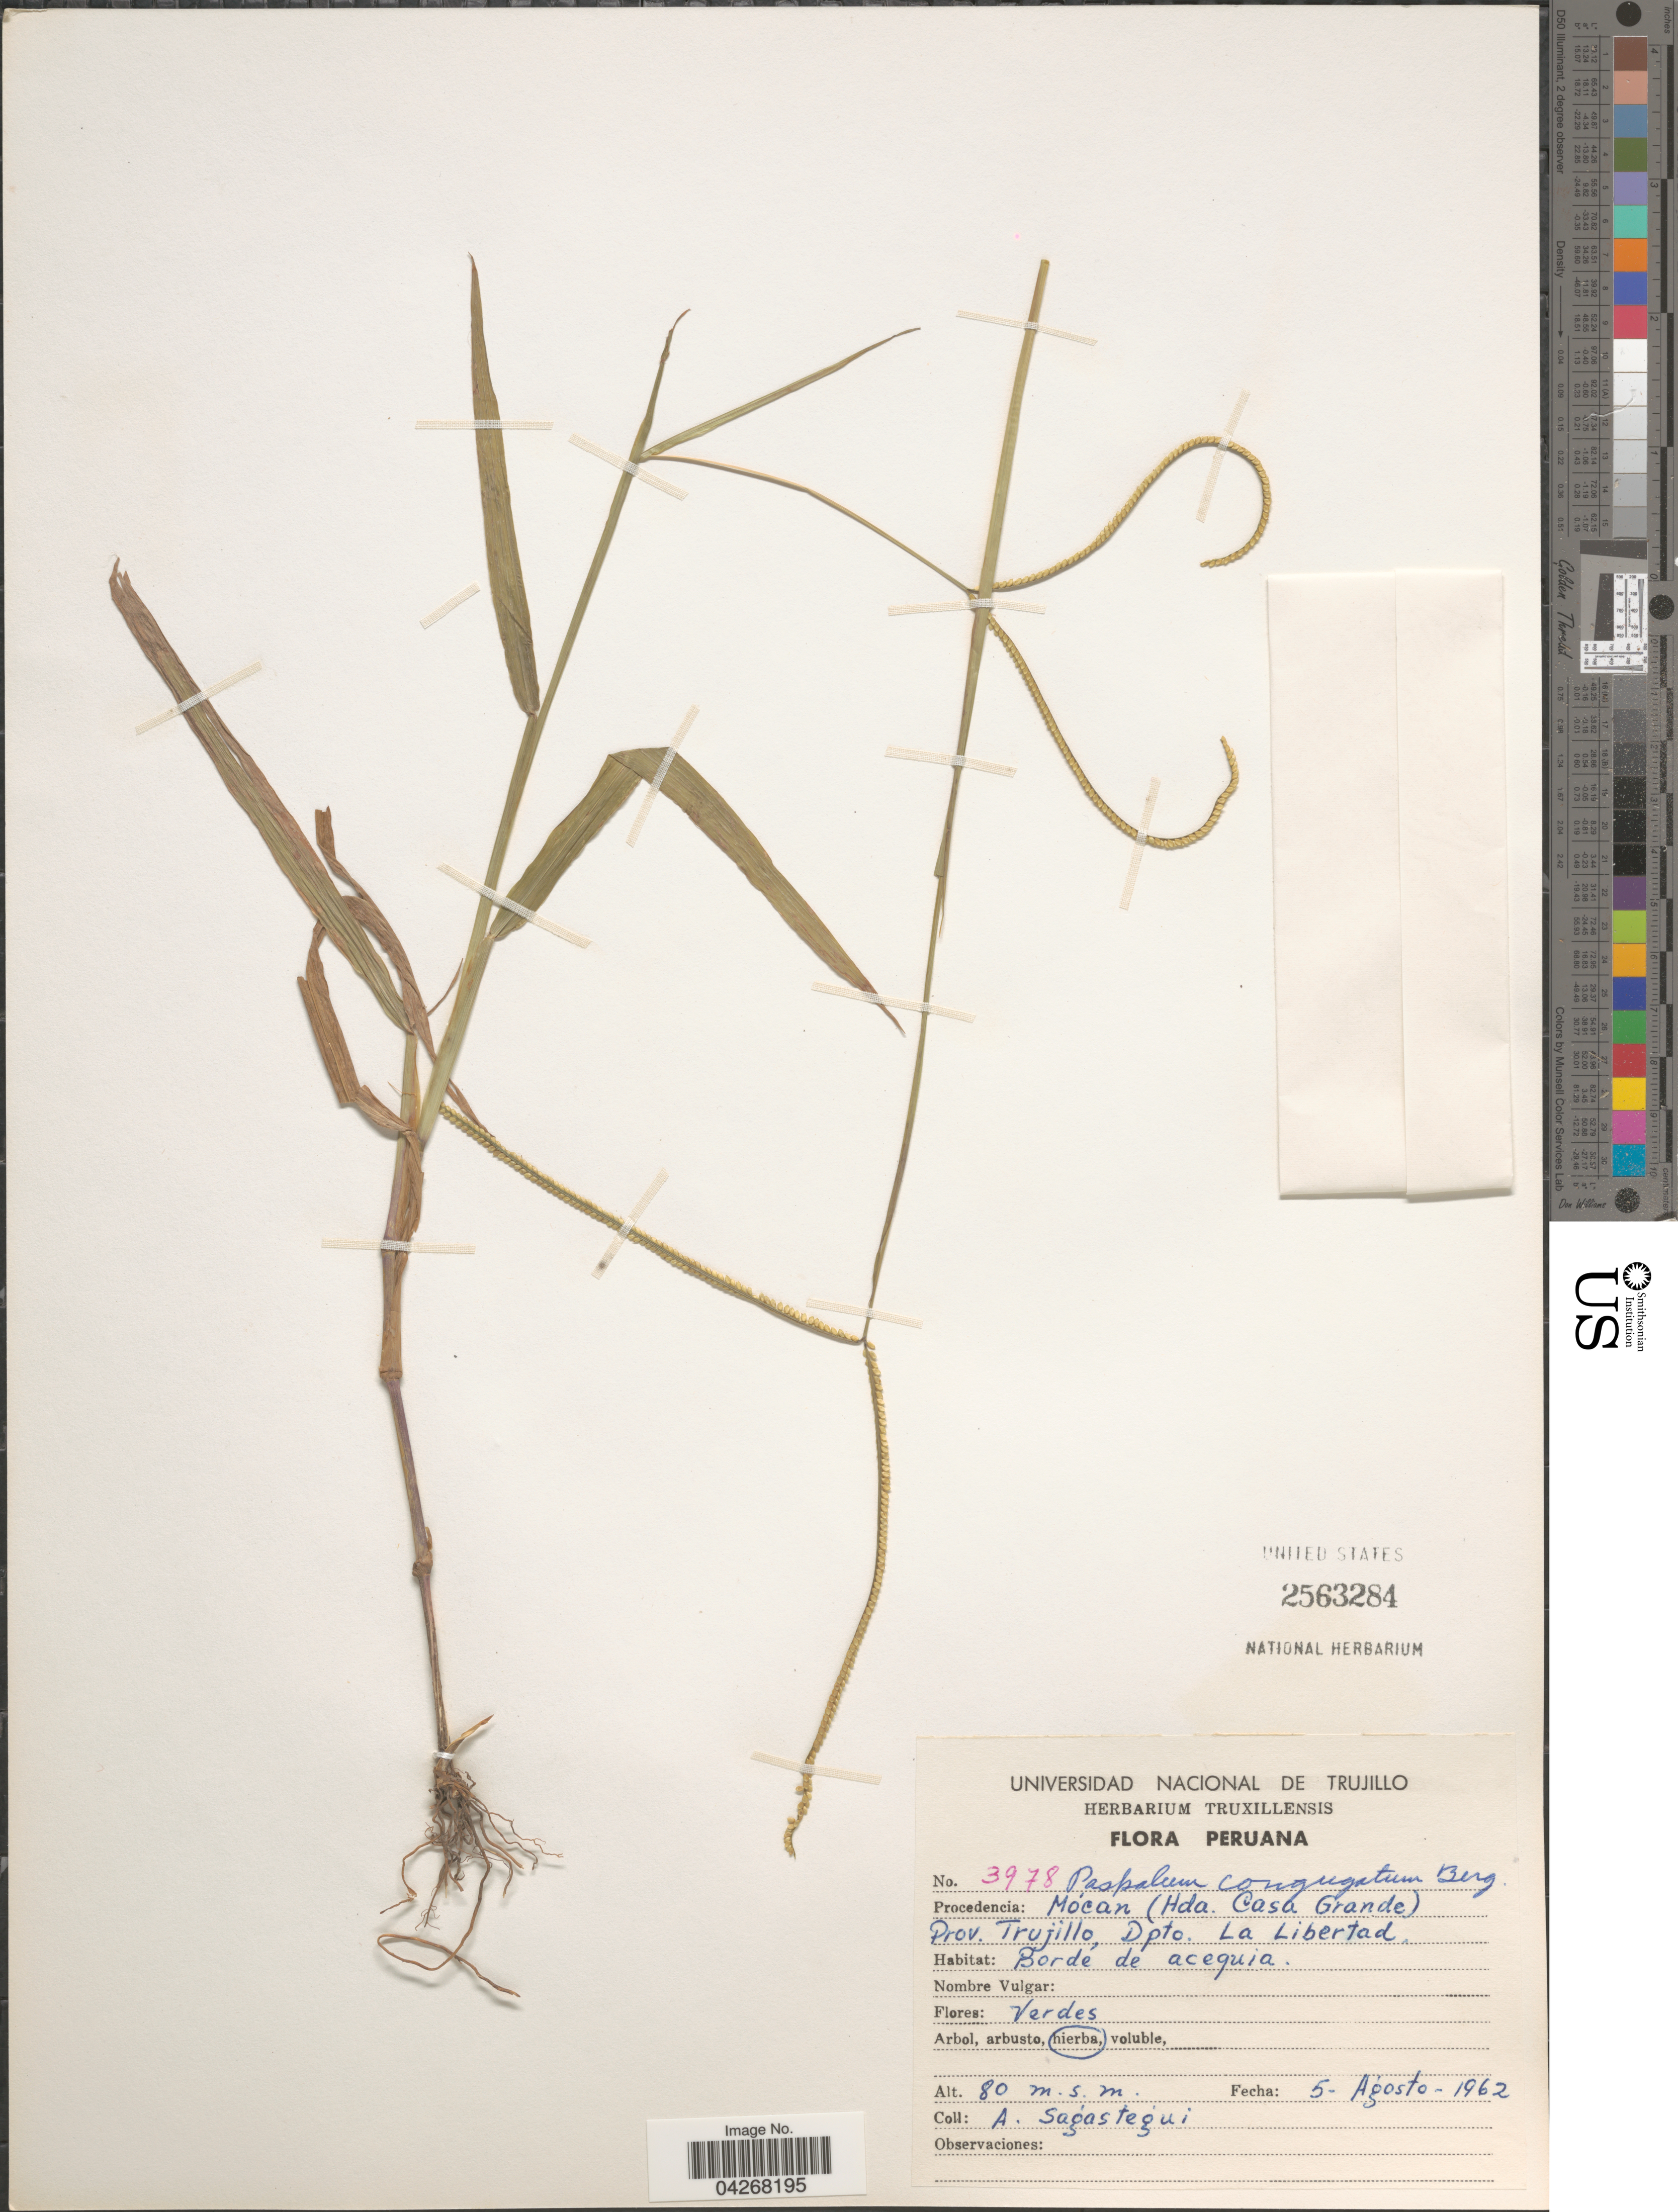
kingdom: Plantae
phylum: Tracheophyta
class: Liliopsida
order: Poales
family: Poaceae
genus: Paspalum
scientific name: Paspalum conjugatum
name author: P.J. Bergius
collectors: A. Sagastegui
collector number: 3978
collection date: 1962-08-05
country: Peru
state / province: La Libertad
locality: Mocán (Hda. Casa Grande). Prov. Trujillo, Dpto. La Libertad.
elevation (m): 80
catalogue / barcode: US 2563284